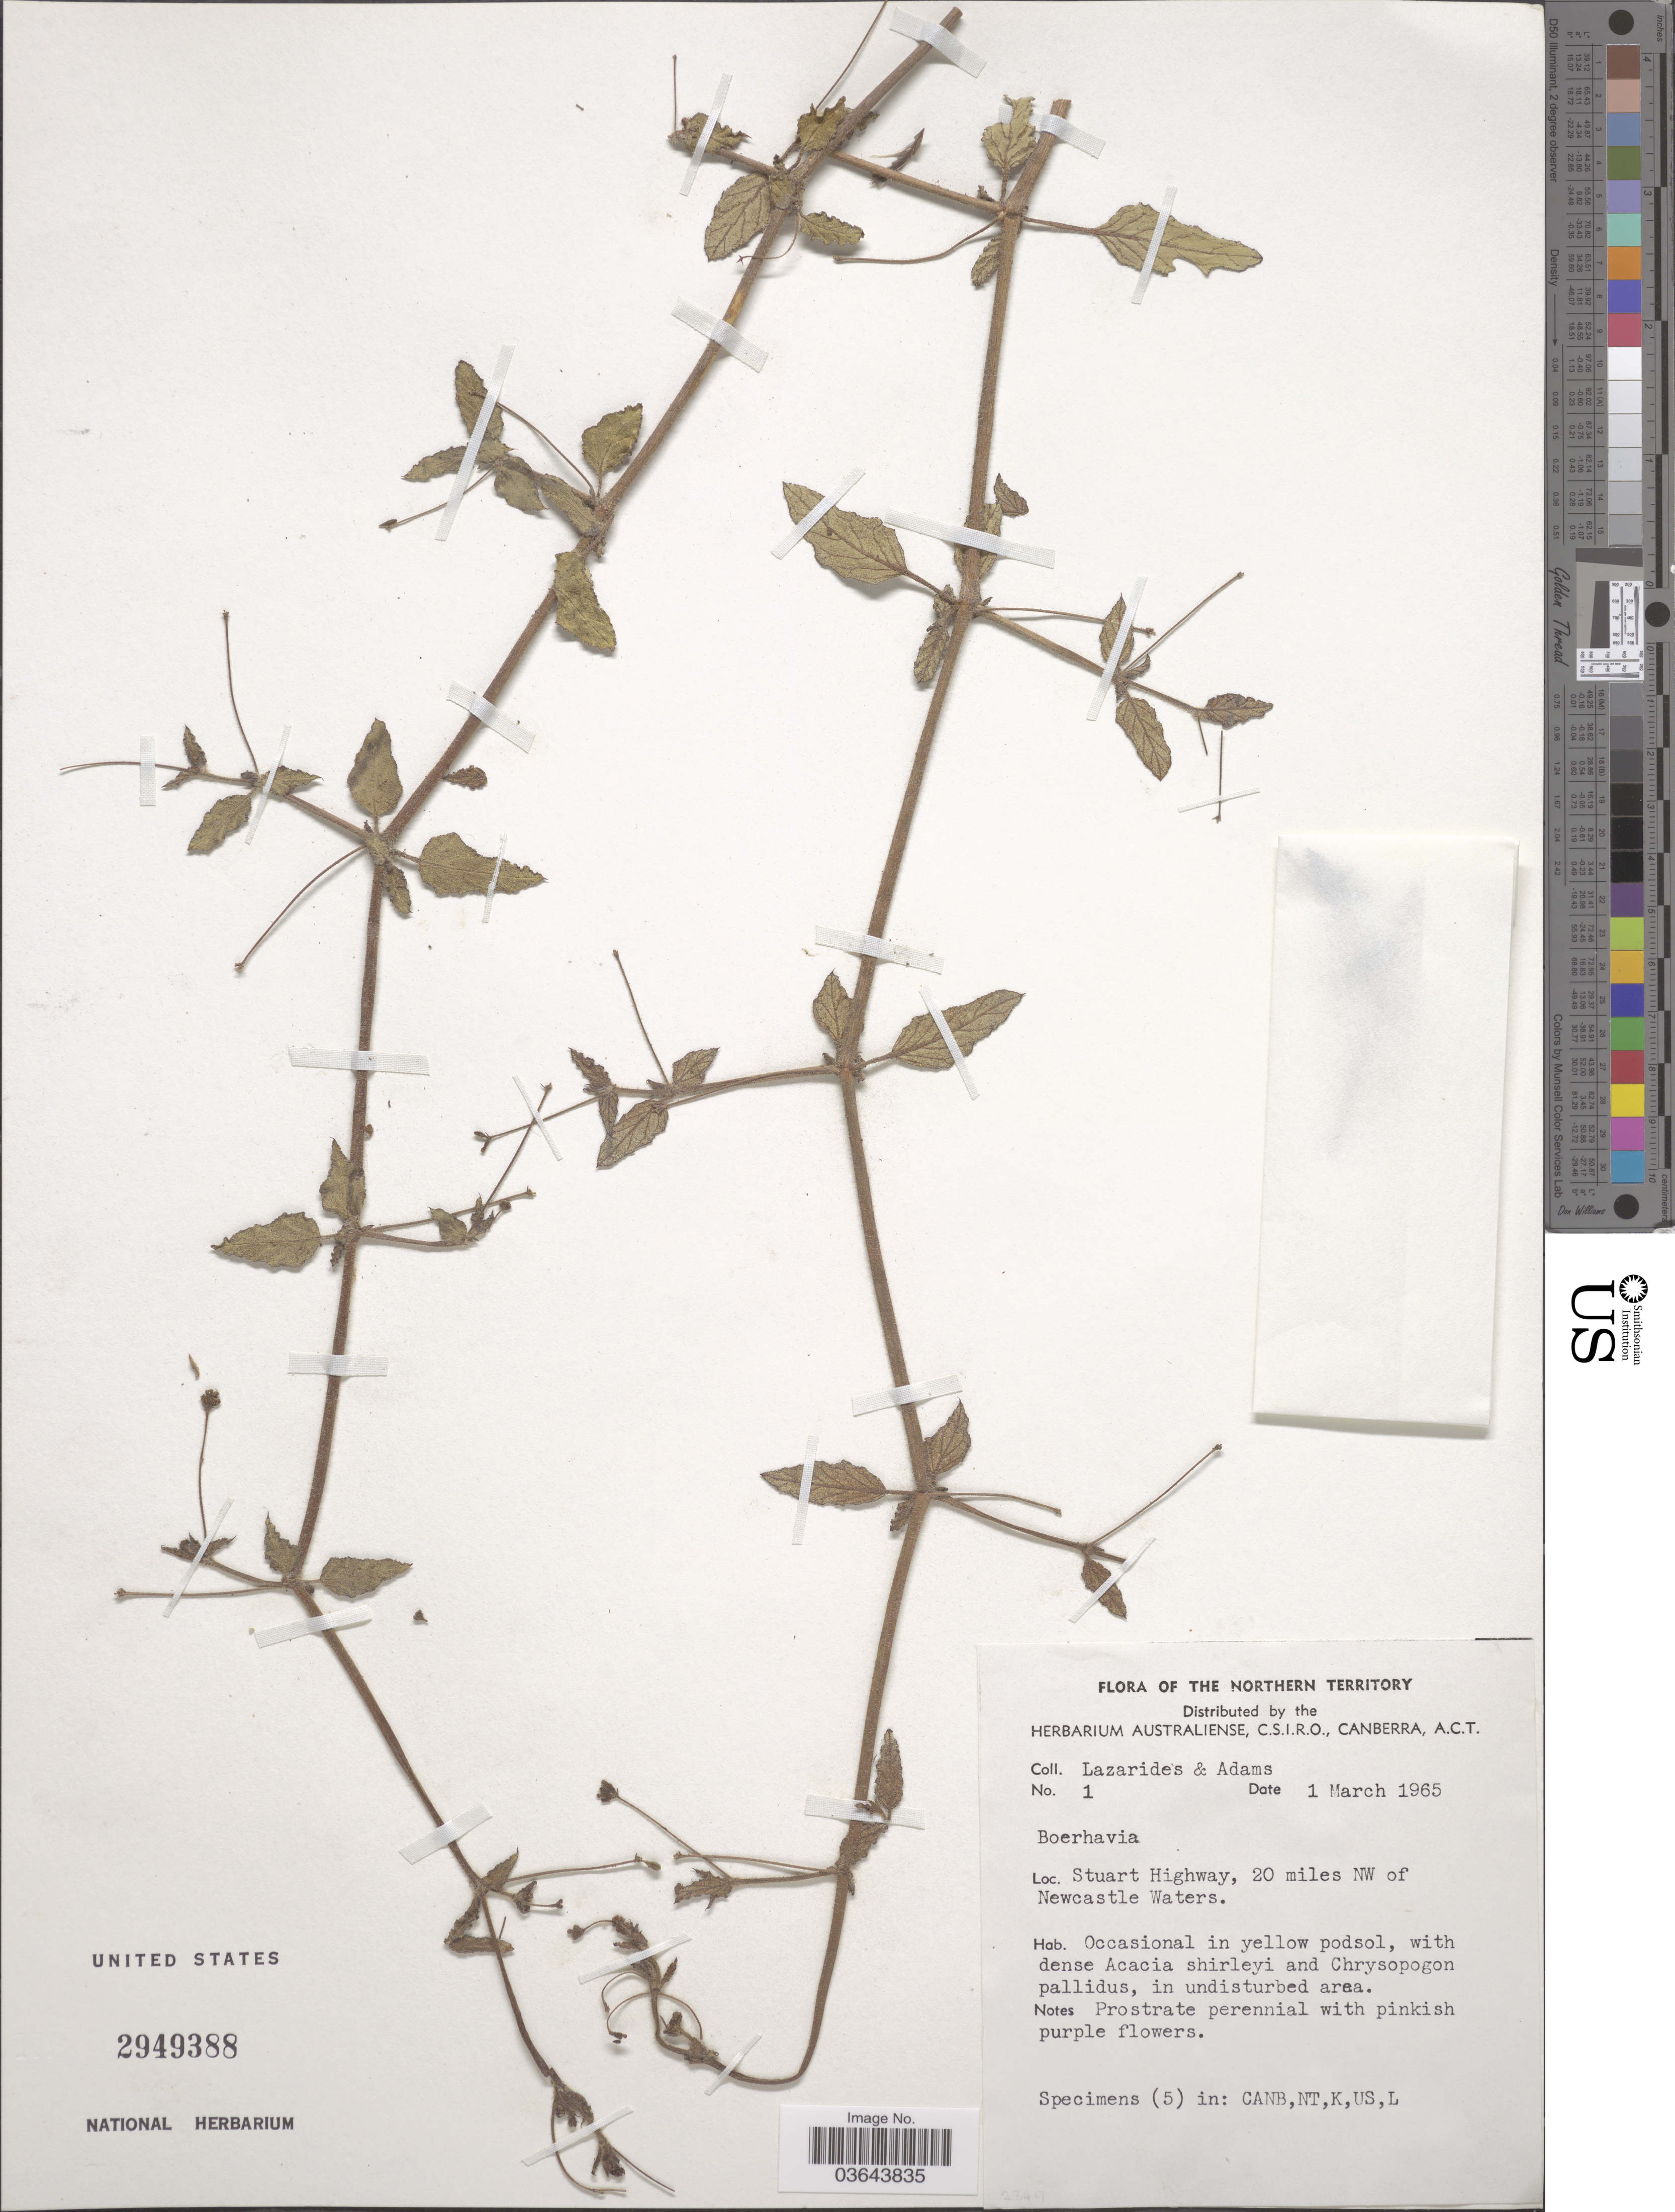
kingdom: Plantae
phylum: Tracheophyta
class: Magnoliopsida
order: Caryophyllales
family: Nyctaginaceae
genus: Boerhavia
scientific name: Boerhavia sp.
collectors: M. Lazarides & Adams, --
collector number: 1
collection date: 1965-03-01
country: Australia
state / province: Northern Territory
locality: Stuart Highway, 20 miles NW of Newcastle Waters.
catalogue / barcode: US 2949388